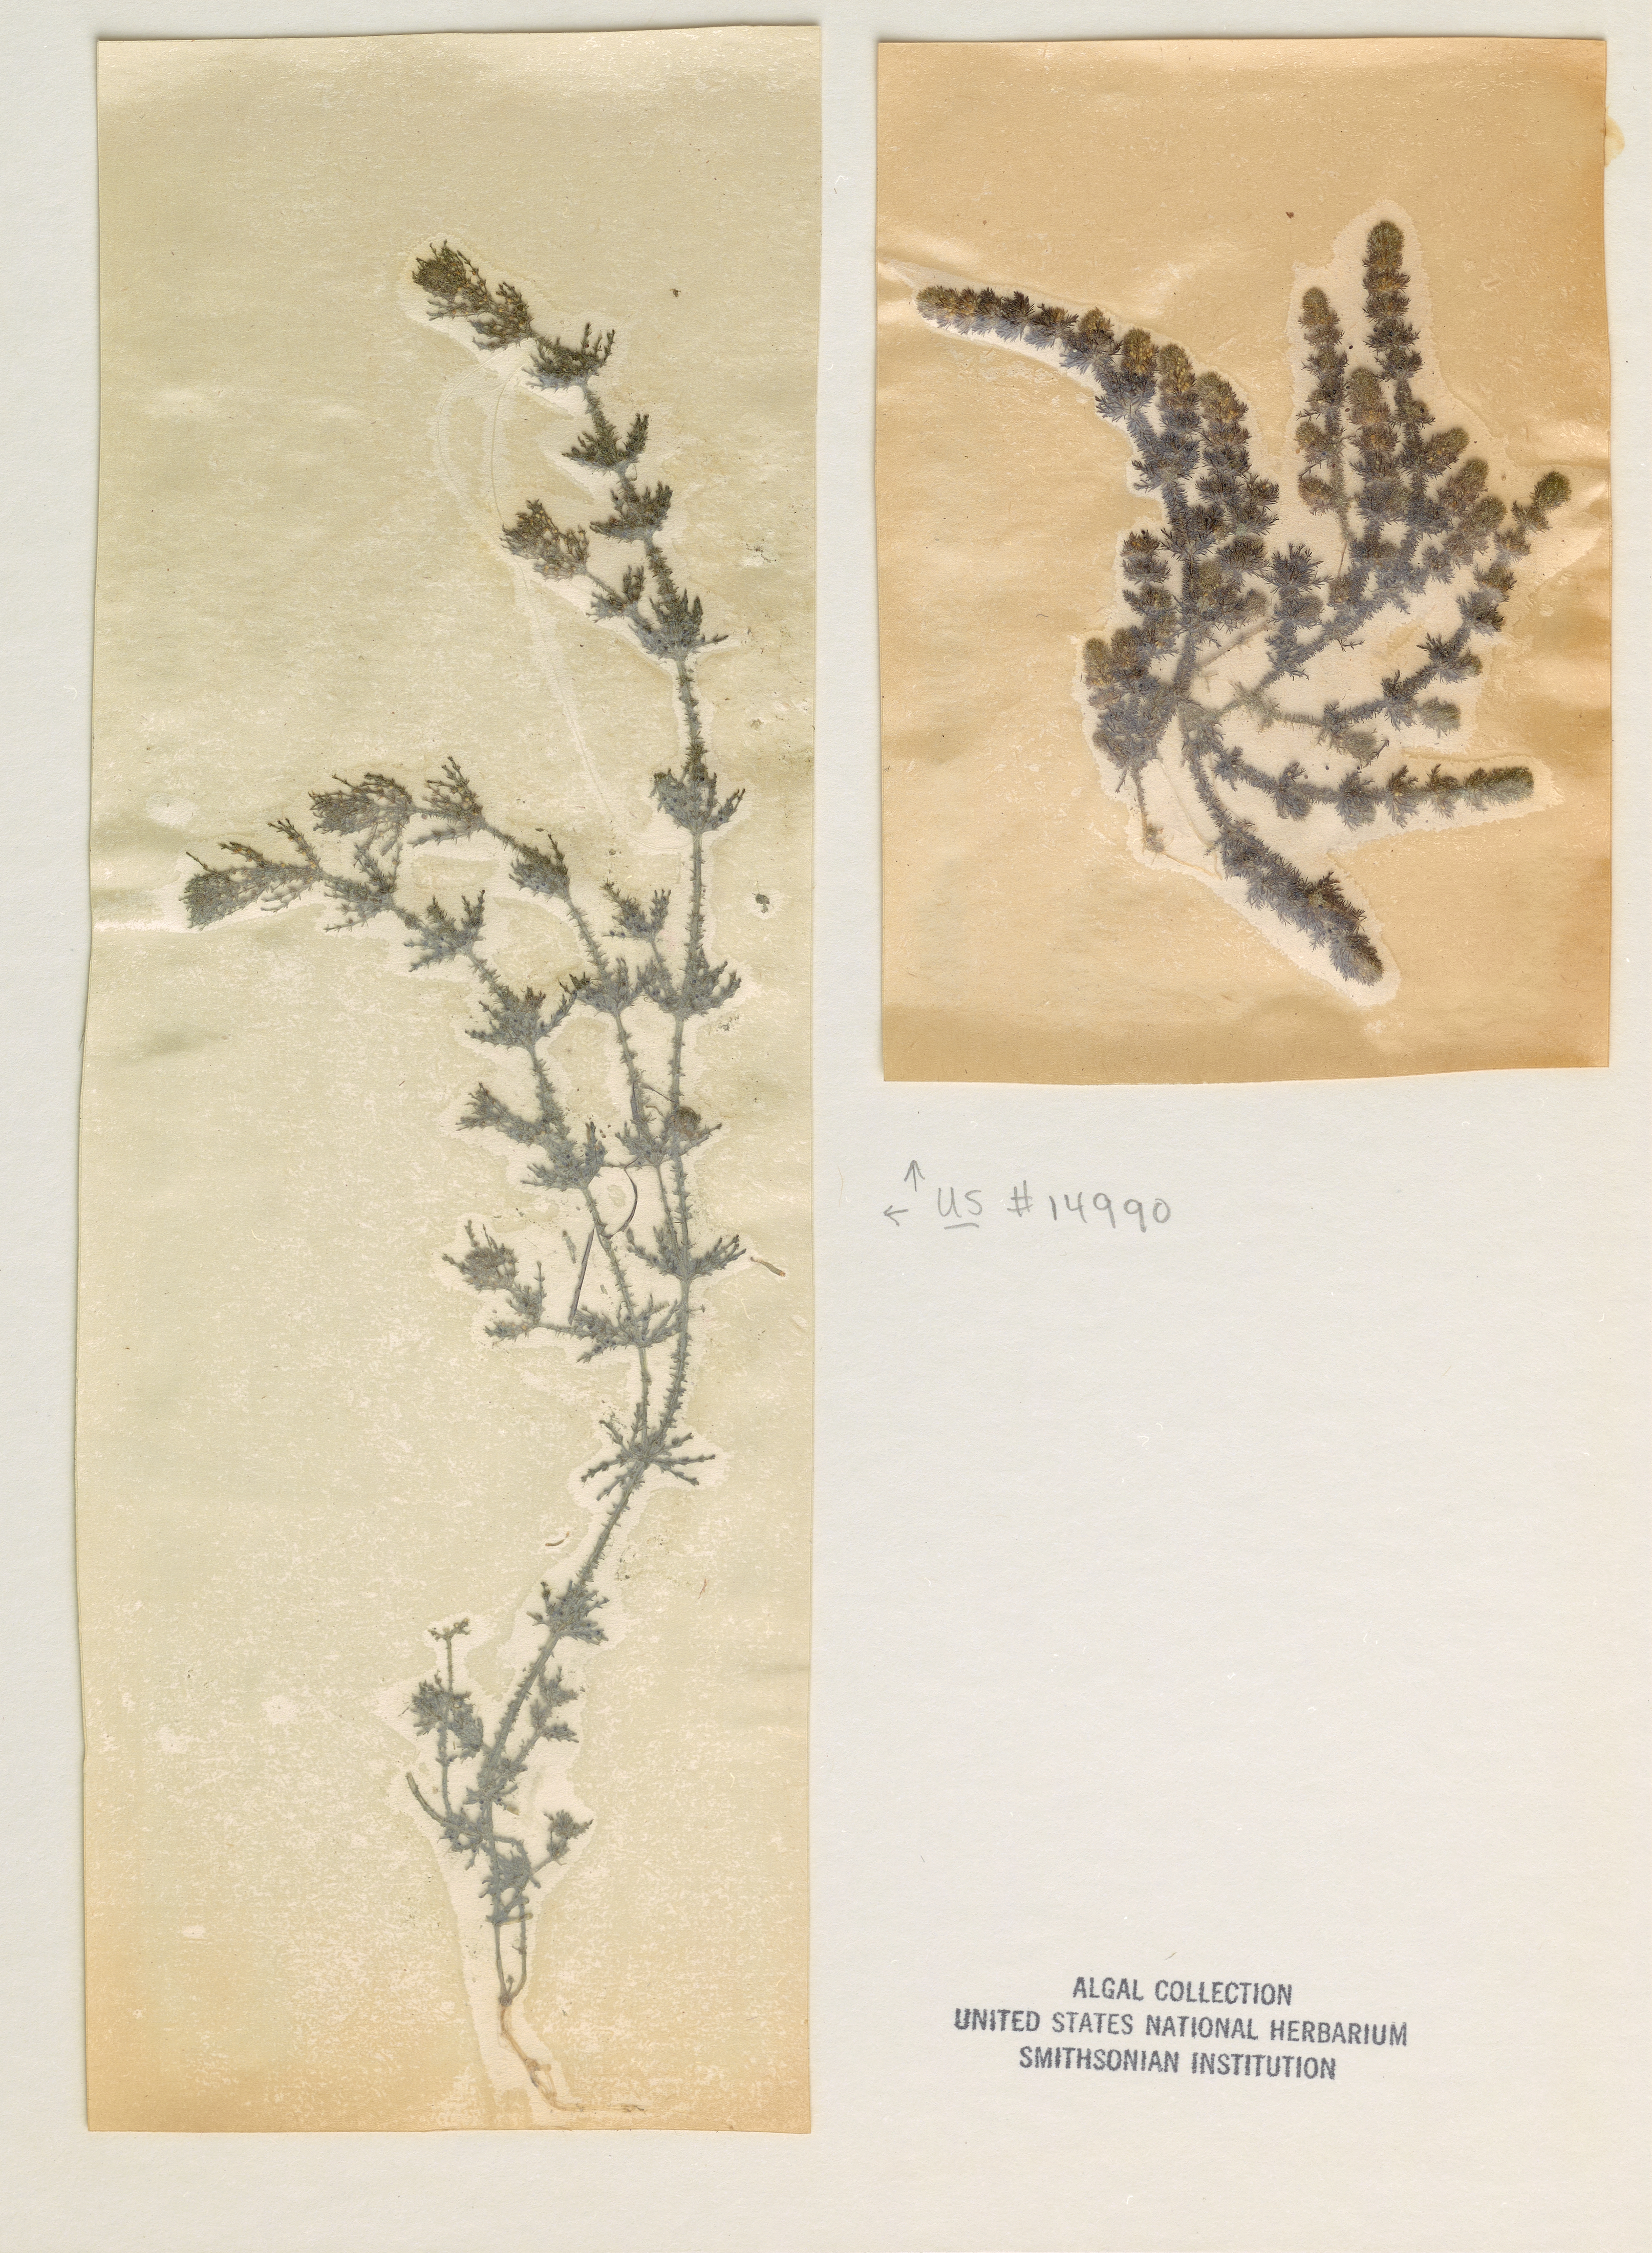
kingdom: Plantae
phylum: Charophyta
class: Charophyceae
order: Charales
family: Characeae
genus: Chara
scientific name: Chara canescens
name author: Loisel.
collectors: W. Krause & H. Krause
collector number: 40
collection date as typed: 22 Aug 1984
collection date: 1984-08-22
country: Sweden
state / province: Kalmar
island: Öland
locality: Oland, baltic sea (ostsee)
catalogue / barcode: US 14990